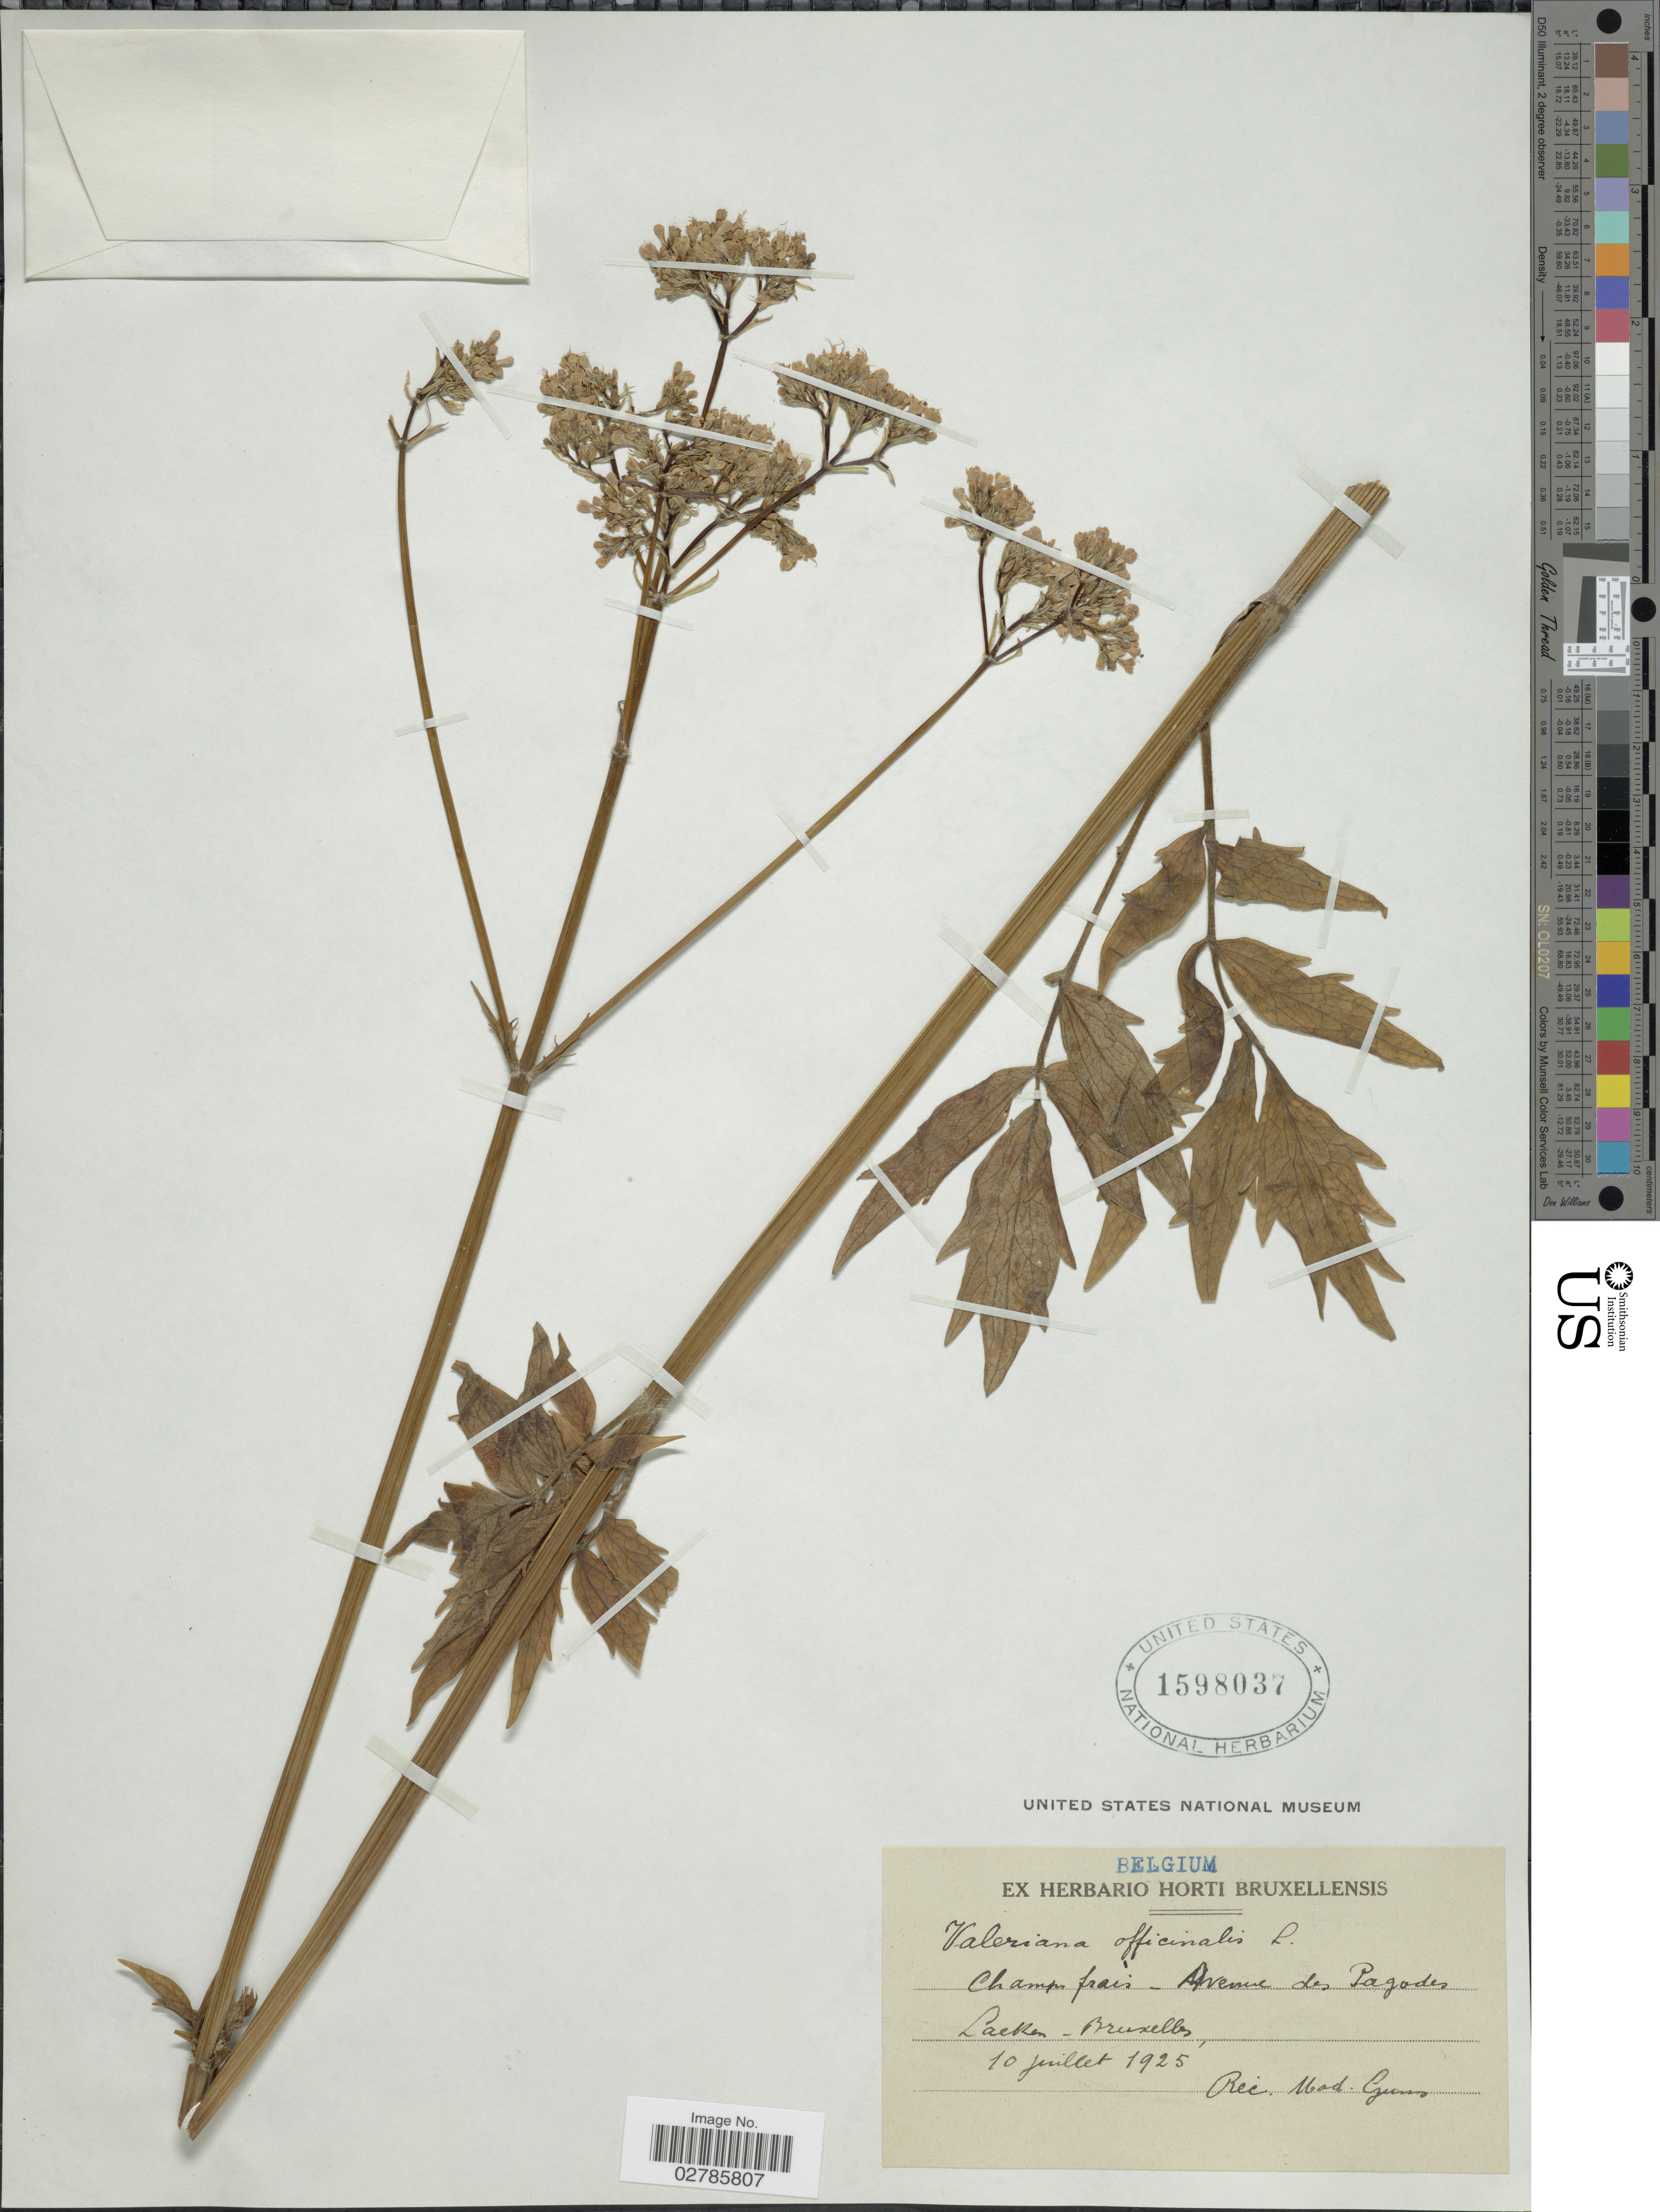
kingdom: Plantae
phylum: Tracheophyta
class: Magnoliopsida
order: Dipsacales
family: Caprifoliaceae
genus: Valeriana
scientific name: Valeriana officinalis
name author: L.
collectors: M. Guns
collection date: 1925-07-10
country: Belgium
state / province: Brussels, Capital District of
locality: Champs frais - Avenue des Pagodes. Laeken - Bruxelles.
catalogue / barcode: US 1598037